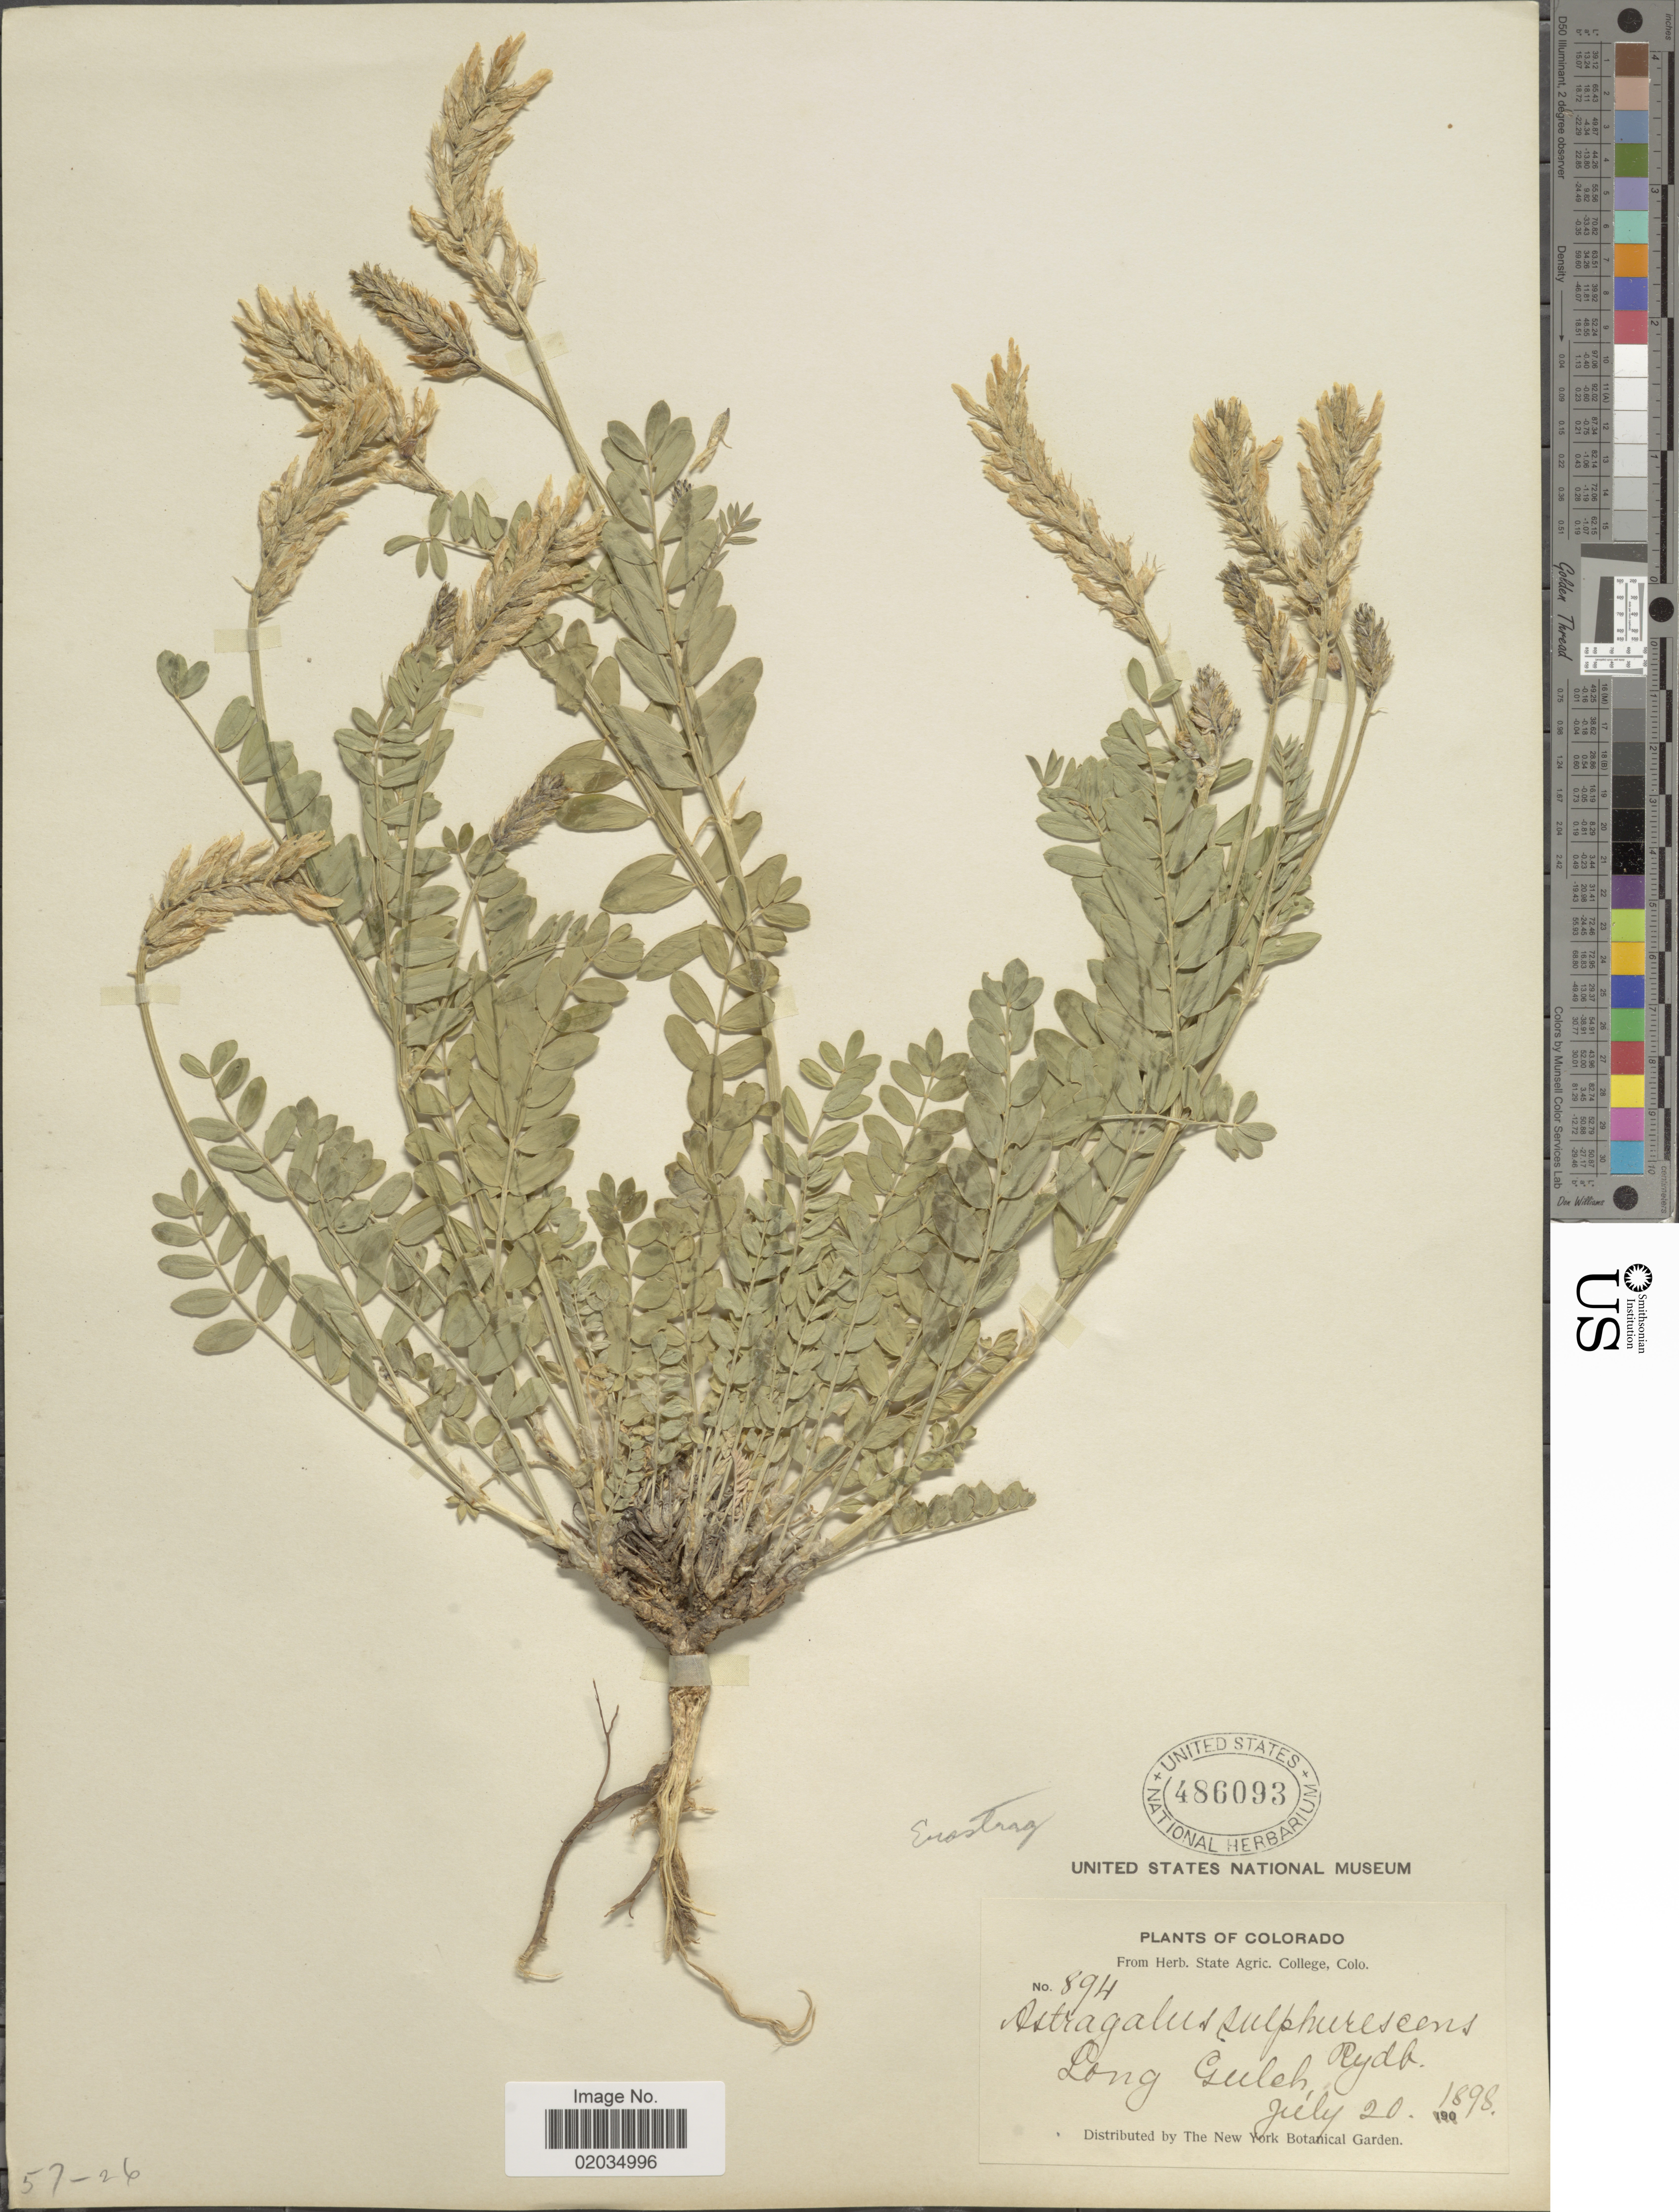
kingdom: Plantae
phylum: Tracheophyta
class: Magnoliopsida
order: Fabales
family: Fabaceae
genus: Astragalus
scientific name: Astragalus sulphurescens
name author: Rydb.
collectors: ex herb. State Agric. College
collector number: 894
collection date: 1898-07-20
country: United States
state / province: Colorado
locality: Pong Gulch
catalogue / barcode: US 486093